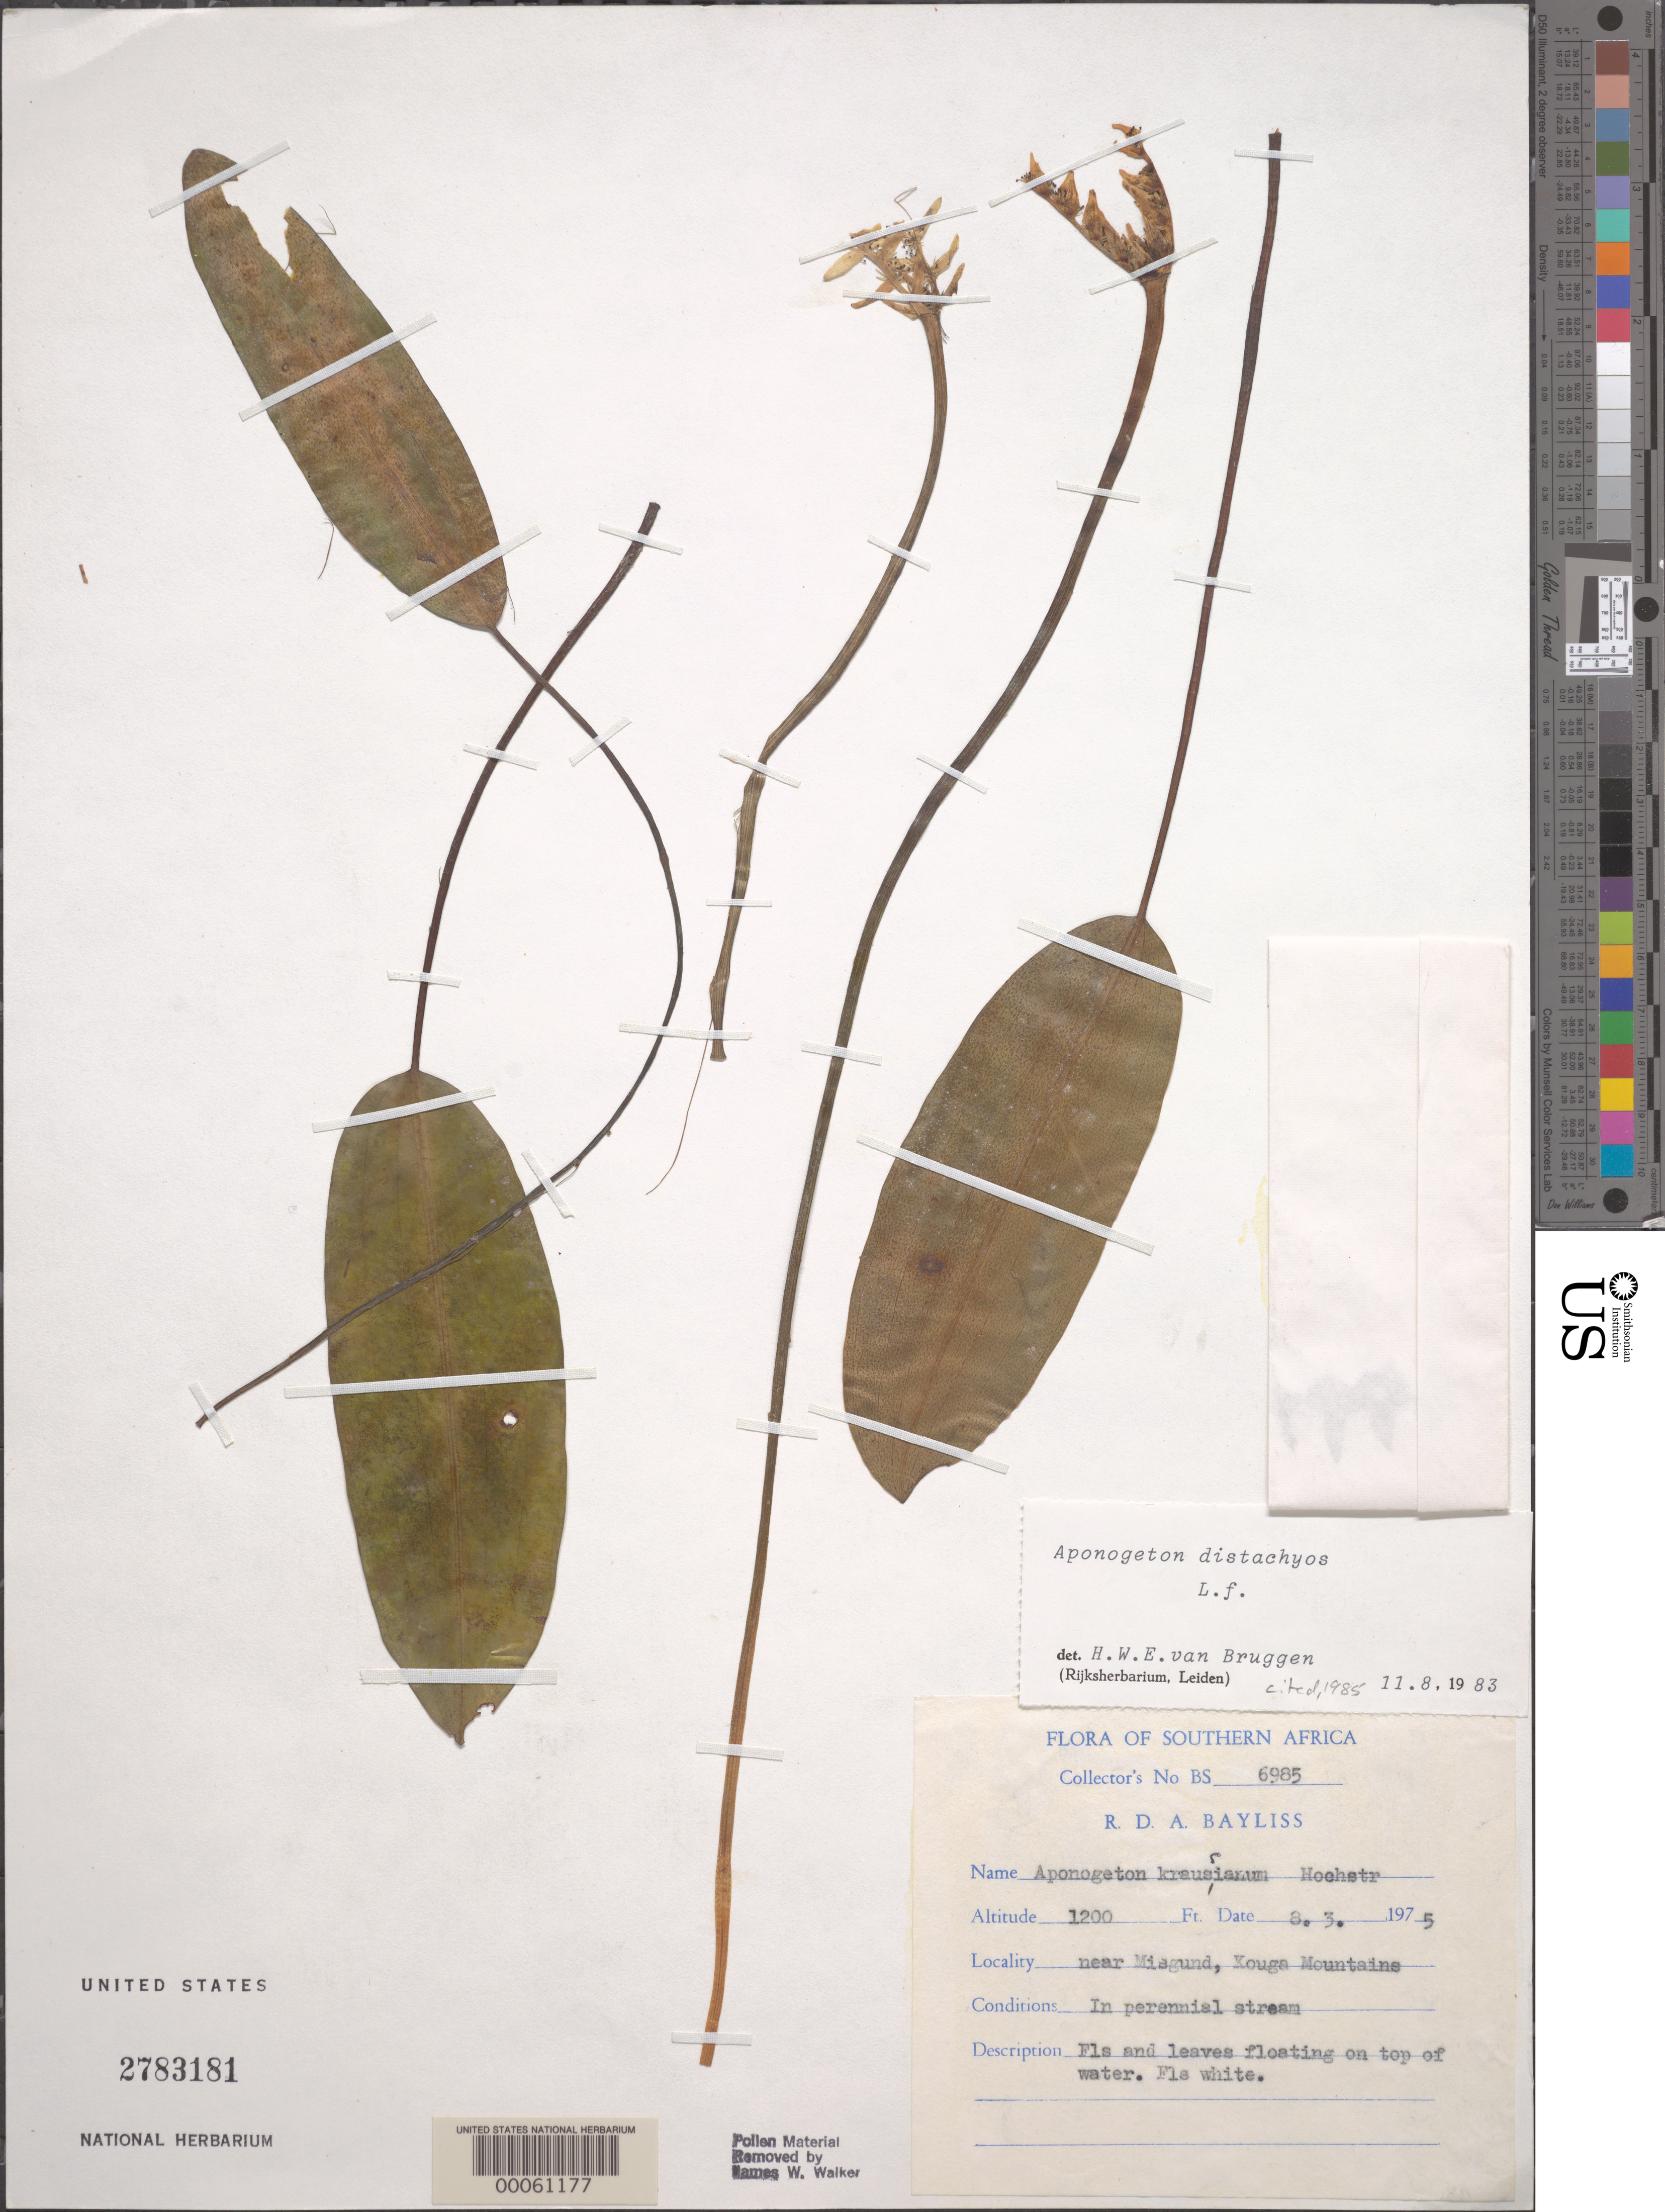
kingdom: Plantae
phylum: Tracheophyta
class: Liliopsida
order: Alismatales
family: Aponogetonaceae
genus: Aponogeton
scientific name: Aponogeton distachyos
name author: L. f.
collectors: R. D. Bayliss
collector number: Bs 6985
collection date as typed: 08 Mar 1975 or 03 Aug 1975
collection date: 1975-03-08 or 1975-08-03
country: South Africa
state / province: Eastern Cape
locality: Near misgund, kouga mountains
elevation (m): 366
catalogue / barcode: US 2783181